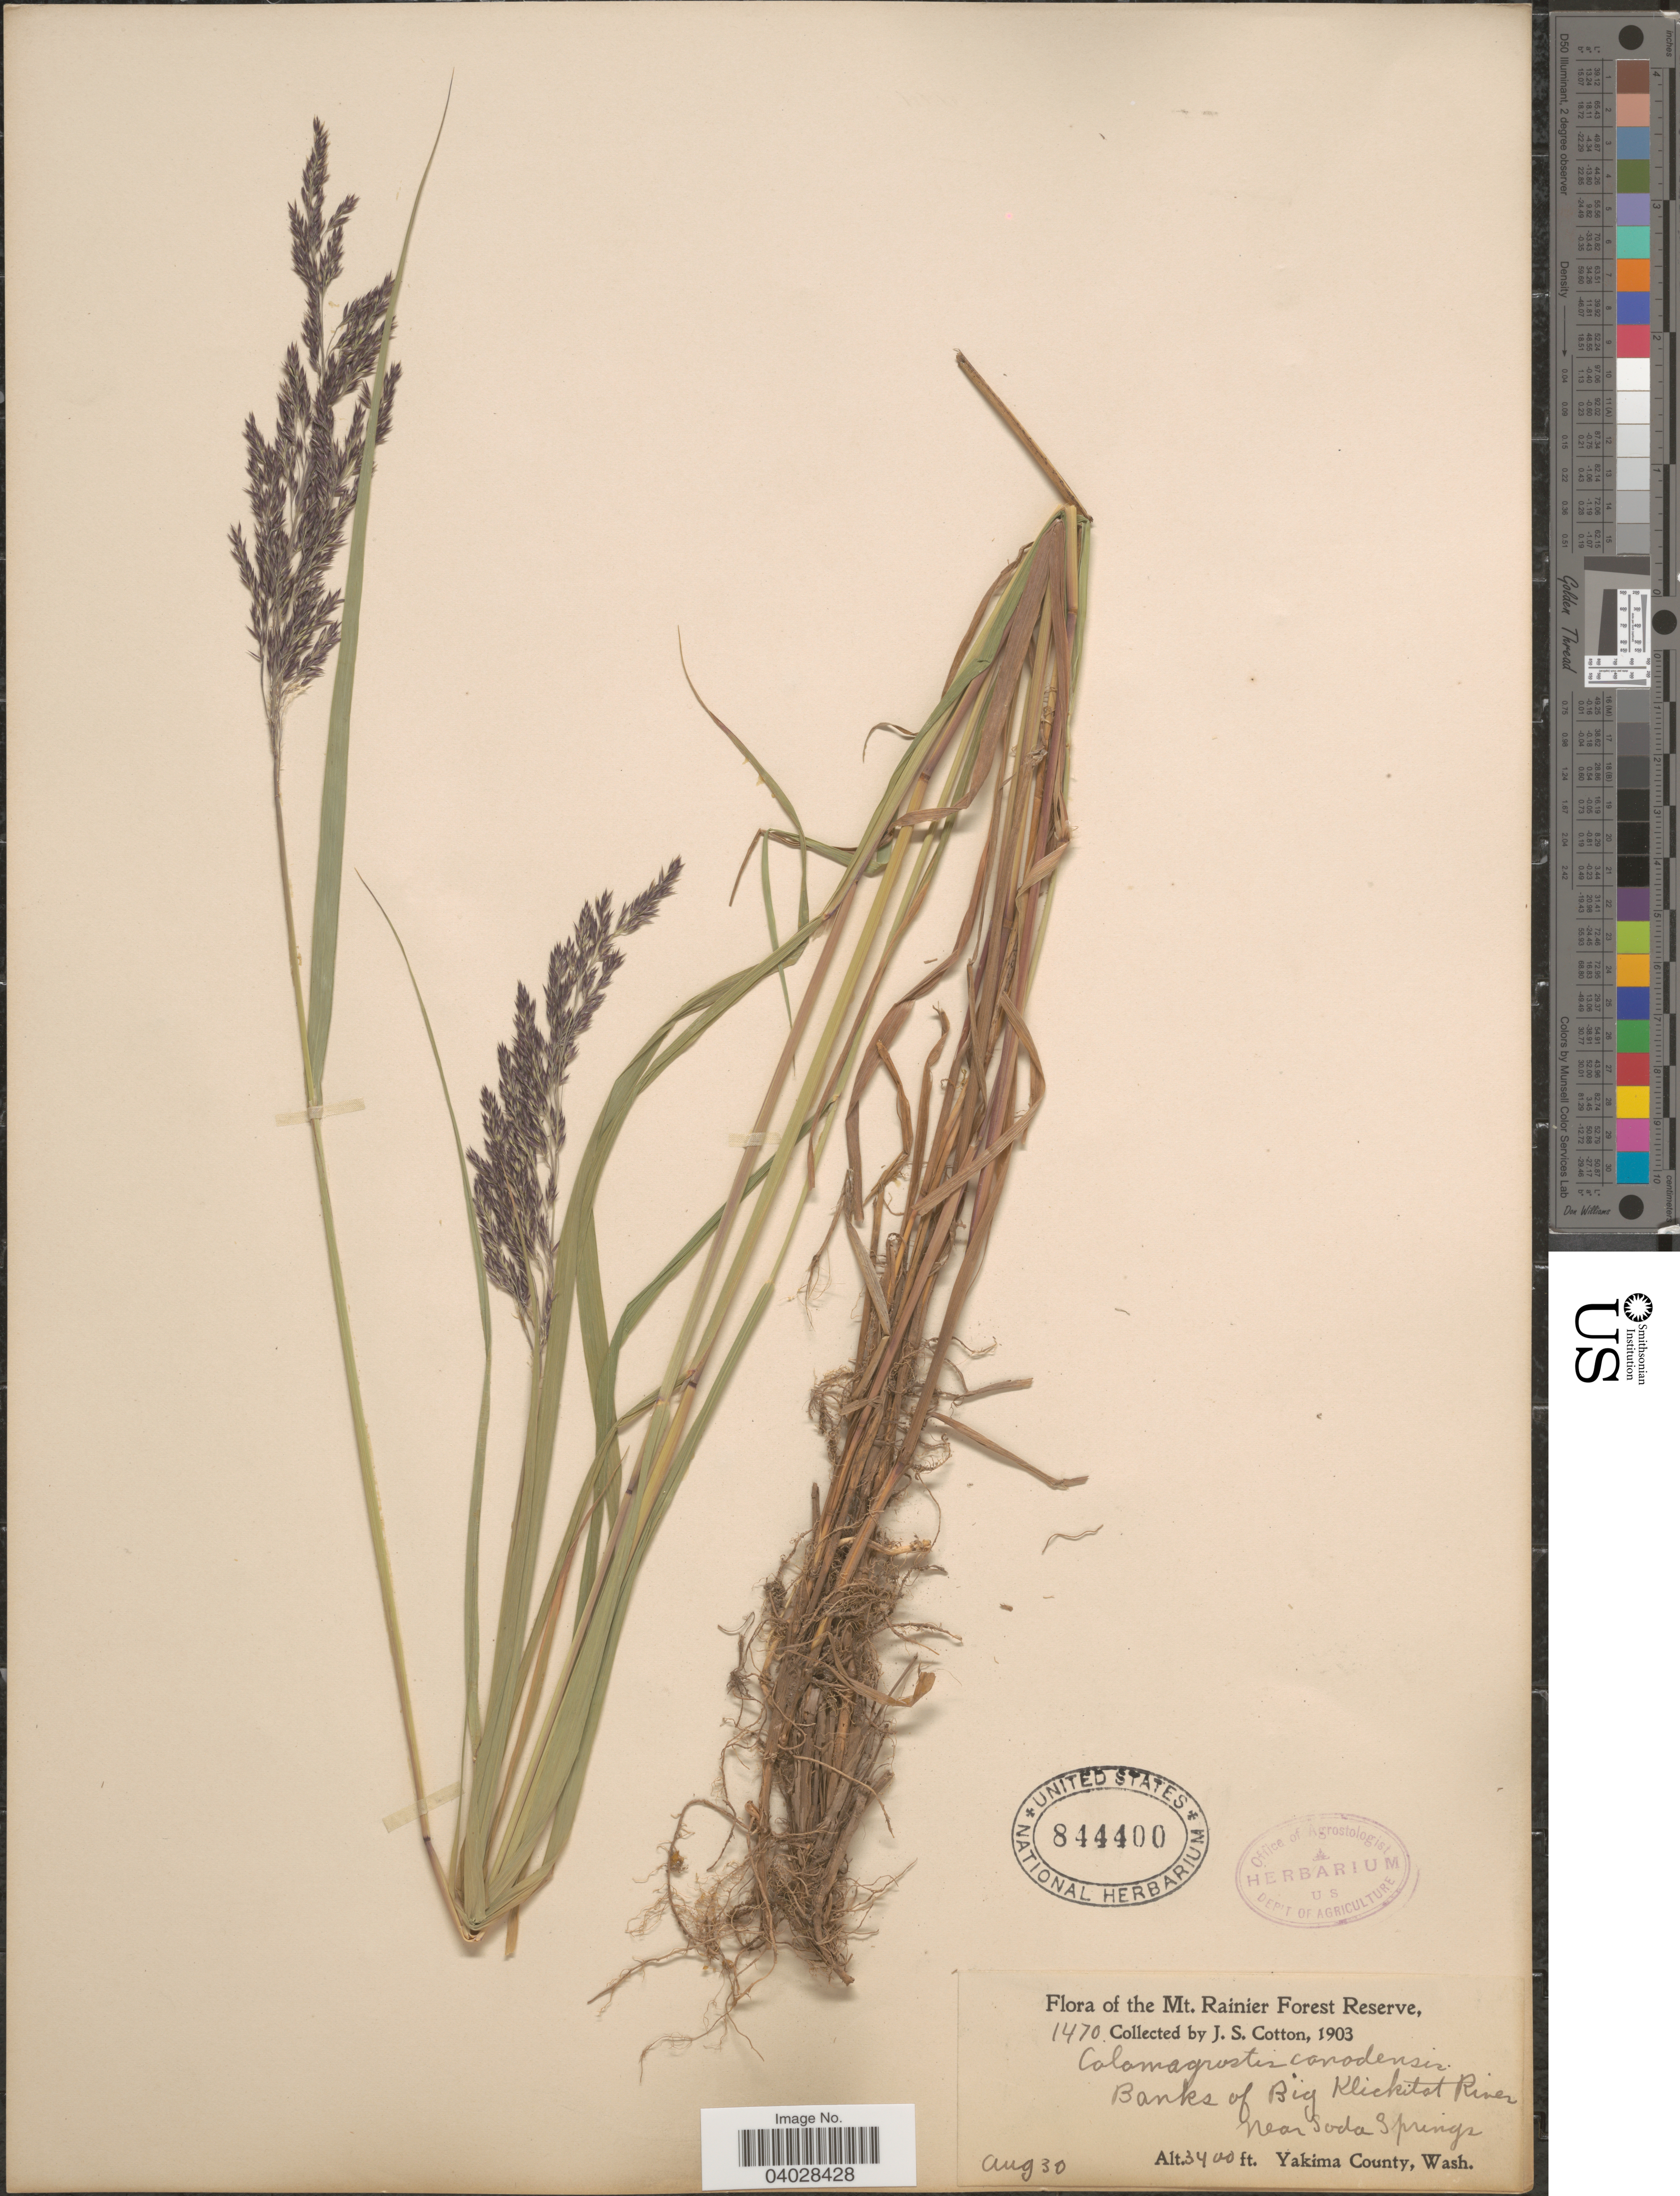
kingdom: Plantae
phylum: Tracheophyta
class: Liliopsida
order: Poales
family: Poaceae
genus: Calamagrostis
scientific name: Calamagrostis canadensis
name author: (Michx.) P. Beauv.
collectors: J. S. Cotton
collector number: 1470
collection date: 1903-08-30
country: United States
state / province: Washington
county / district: Yakima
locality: The Mt. Rainier Forest Reserve. Banks of Big Klickitat River. Near Soda Springs. Yakima County.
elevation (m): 1036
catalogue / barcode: US 844400